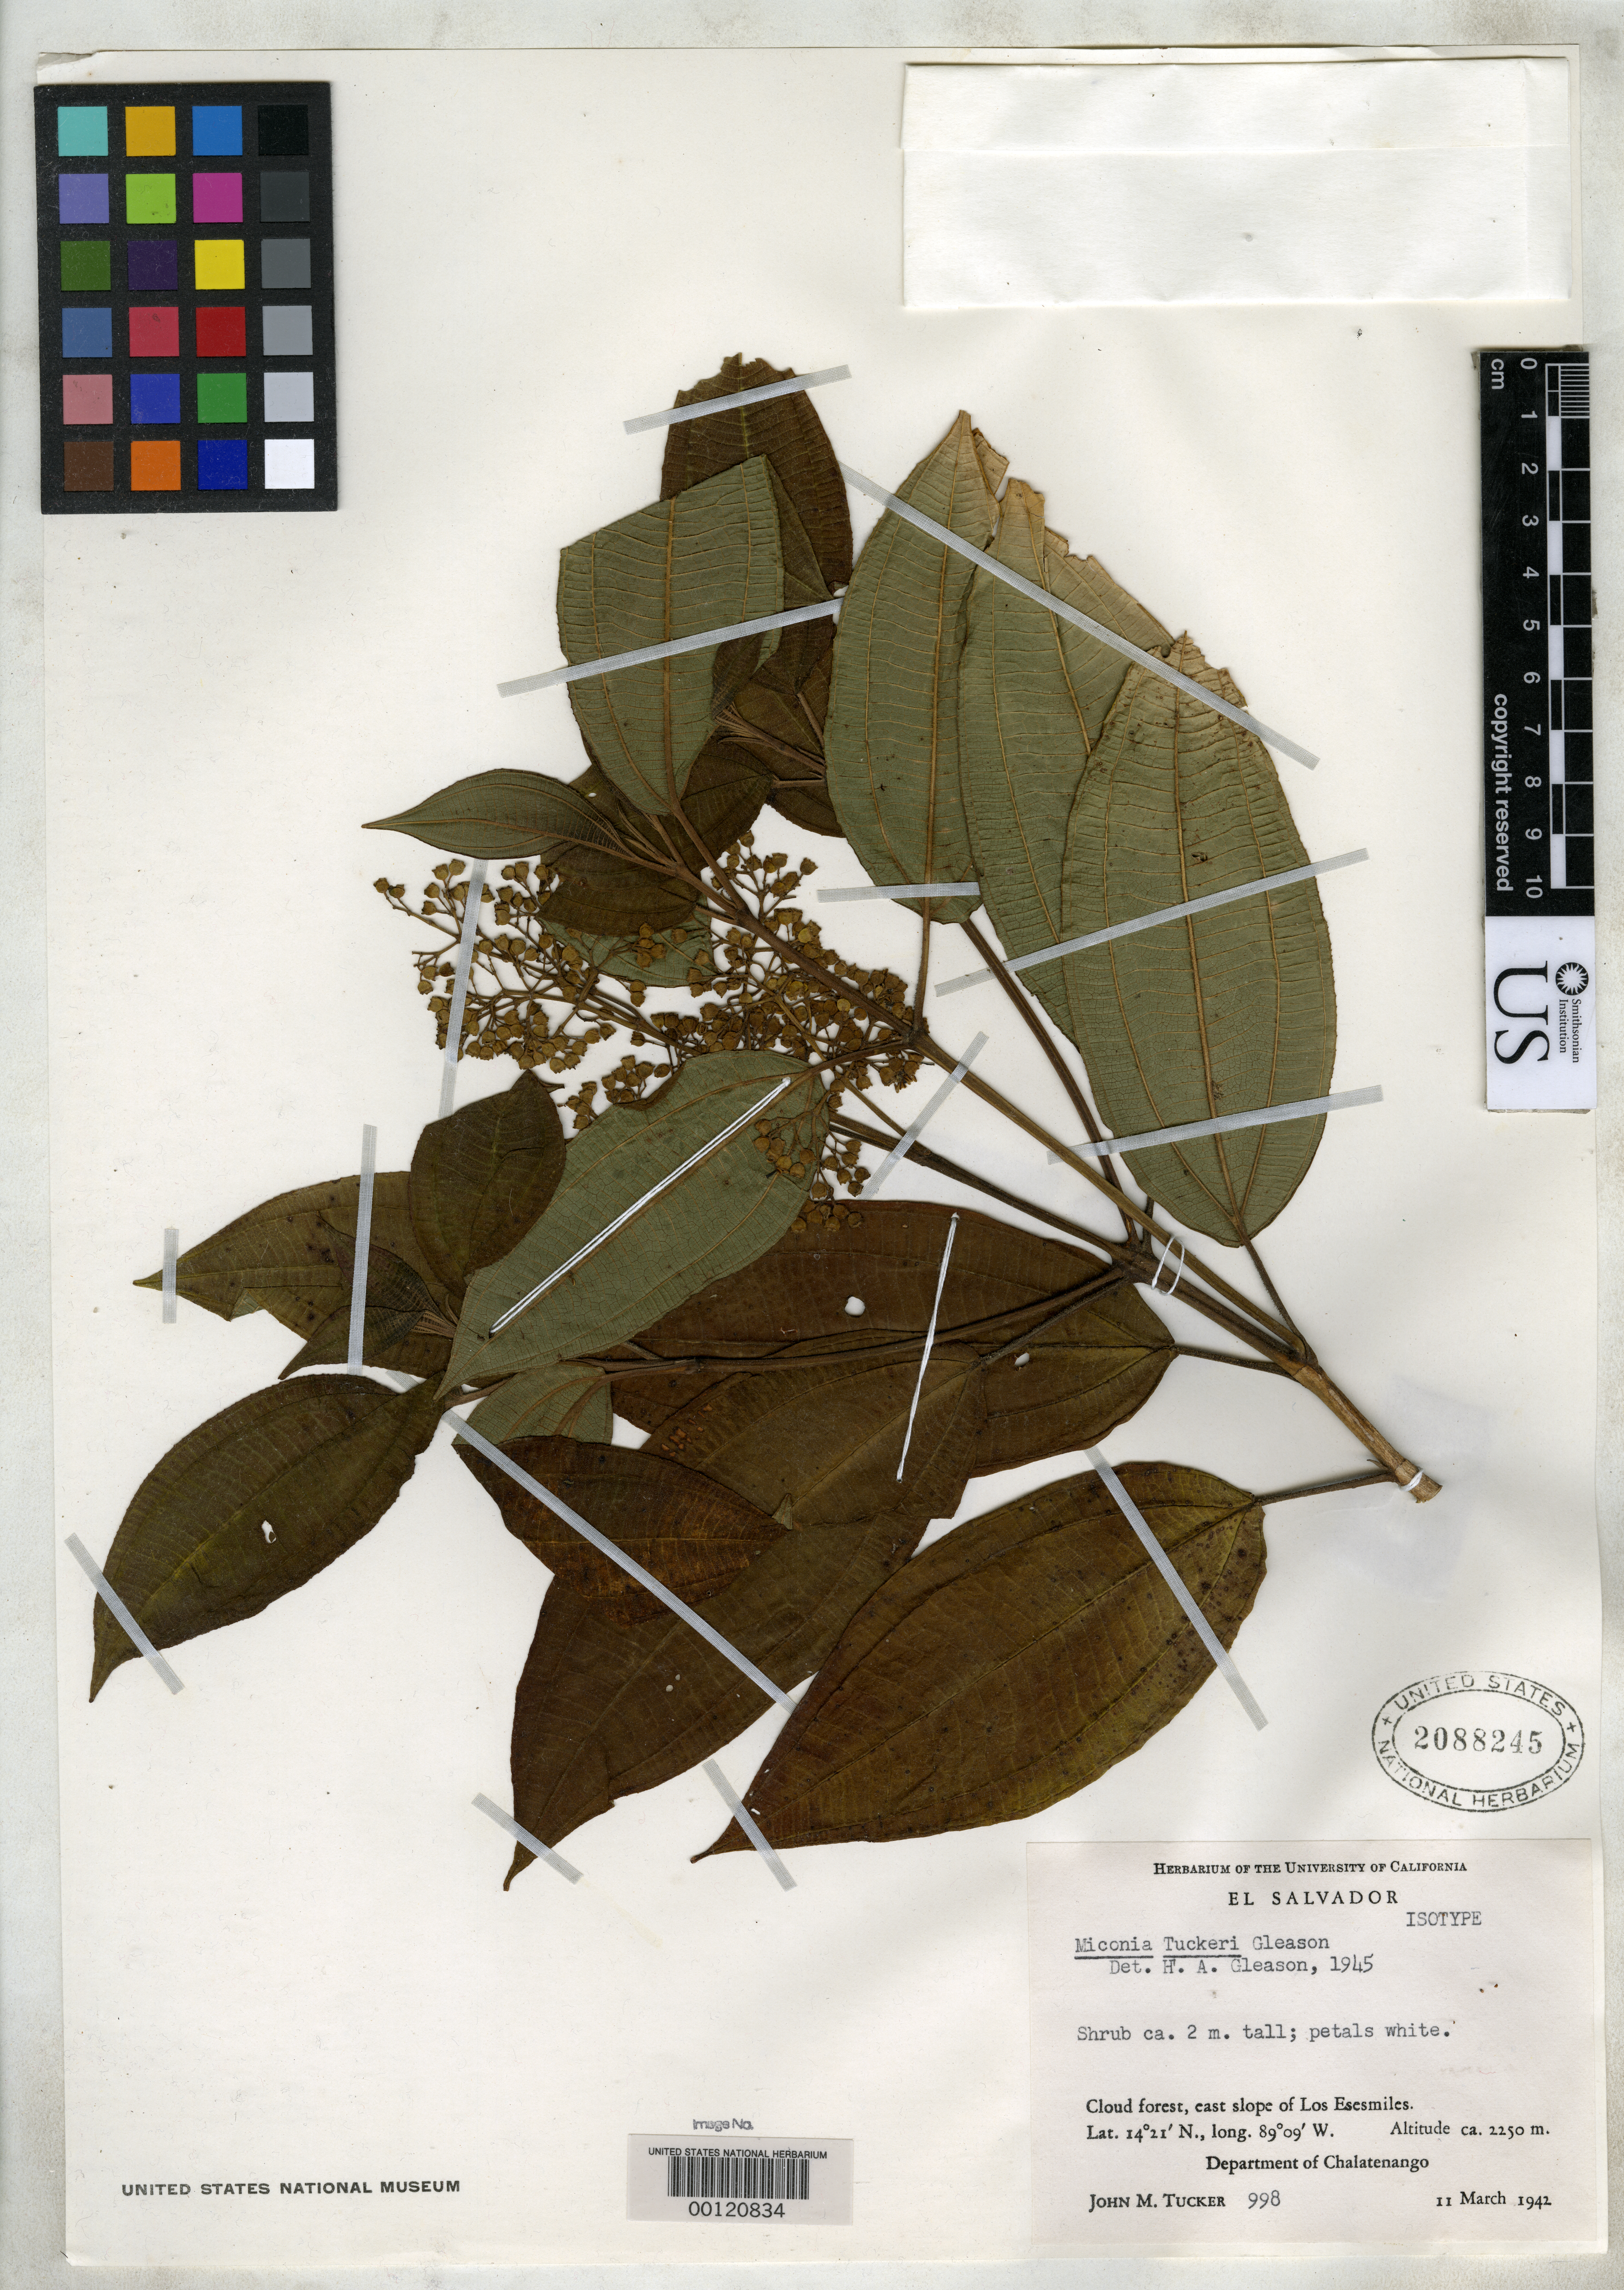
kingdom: Plantae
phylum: Tracheophyta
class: Magnoliopsida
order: Myrtales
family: Melastomataceae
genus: Miconia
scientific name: Miconia tuckeri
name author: Gleason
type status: Isotype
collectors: J. M. Tucker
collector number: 998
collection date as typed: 11 Mar 1942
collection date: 1942-03-11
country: El Salvador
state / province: Chalatenango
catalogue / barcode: US 2088245